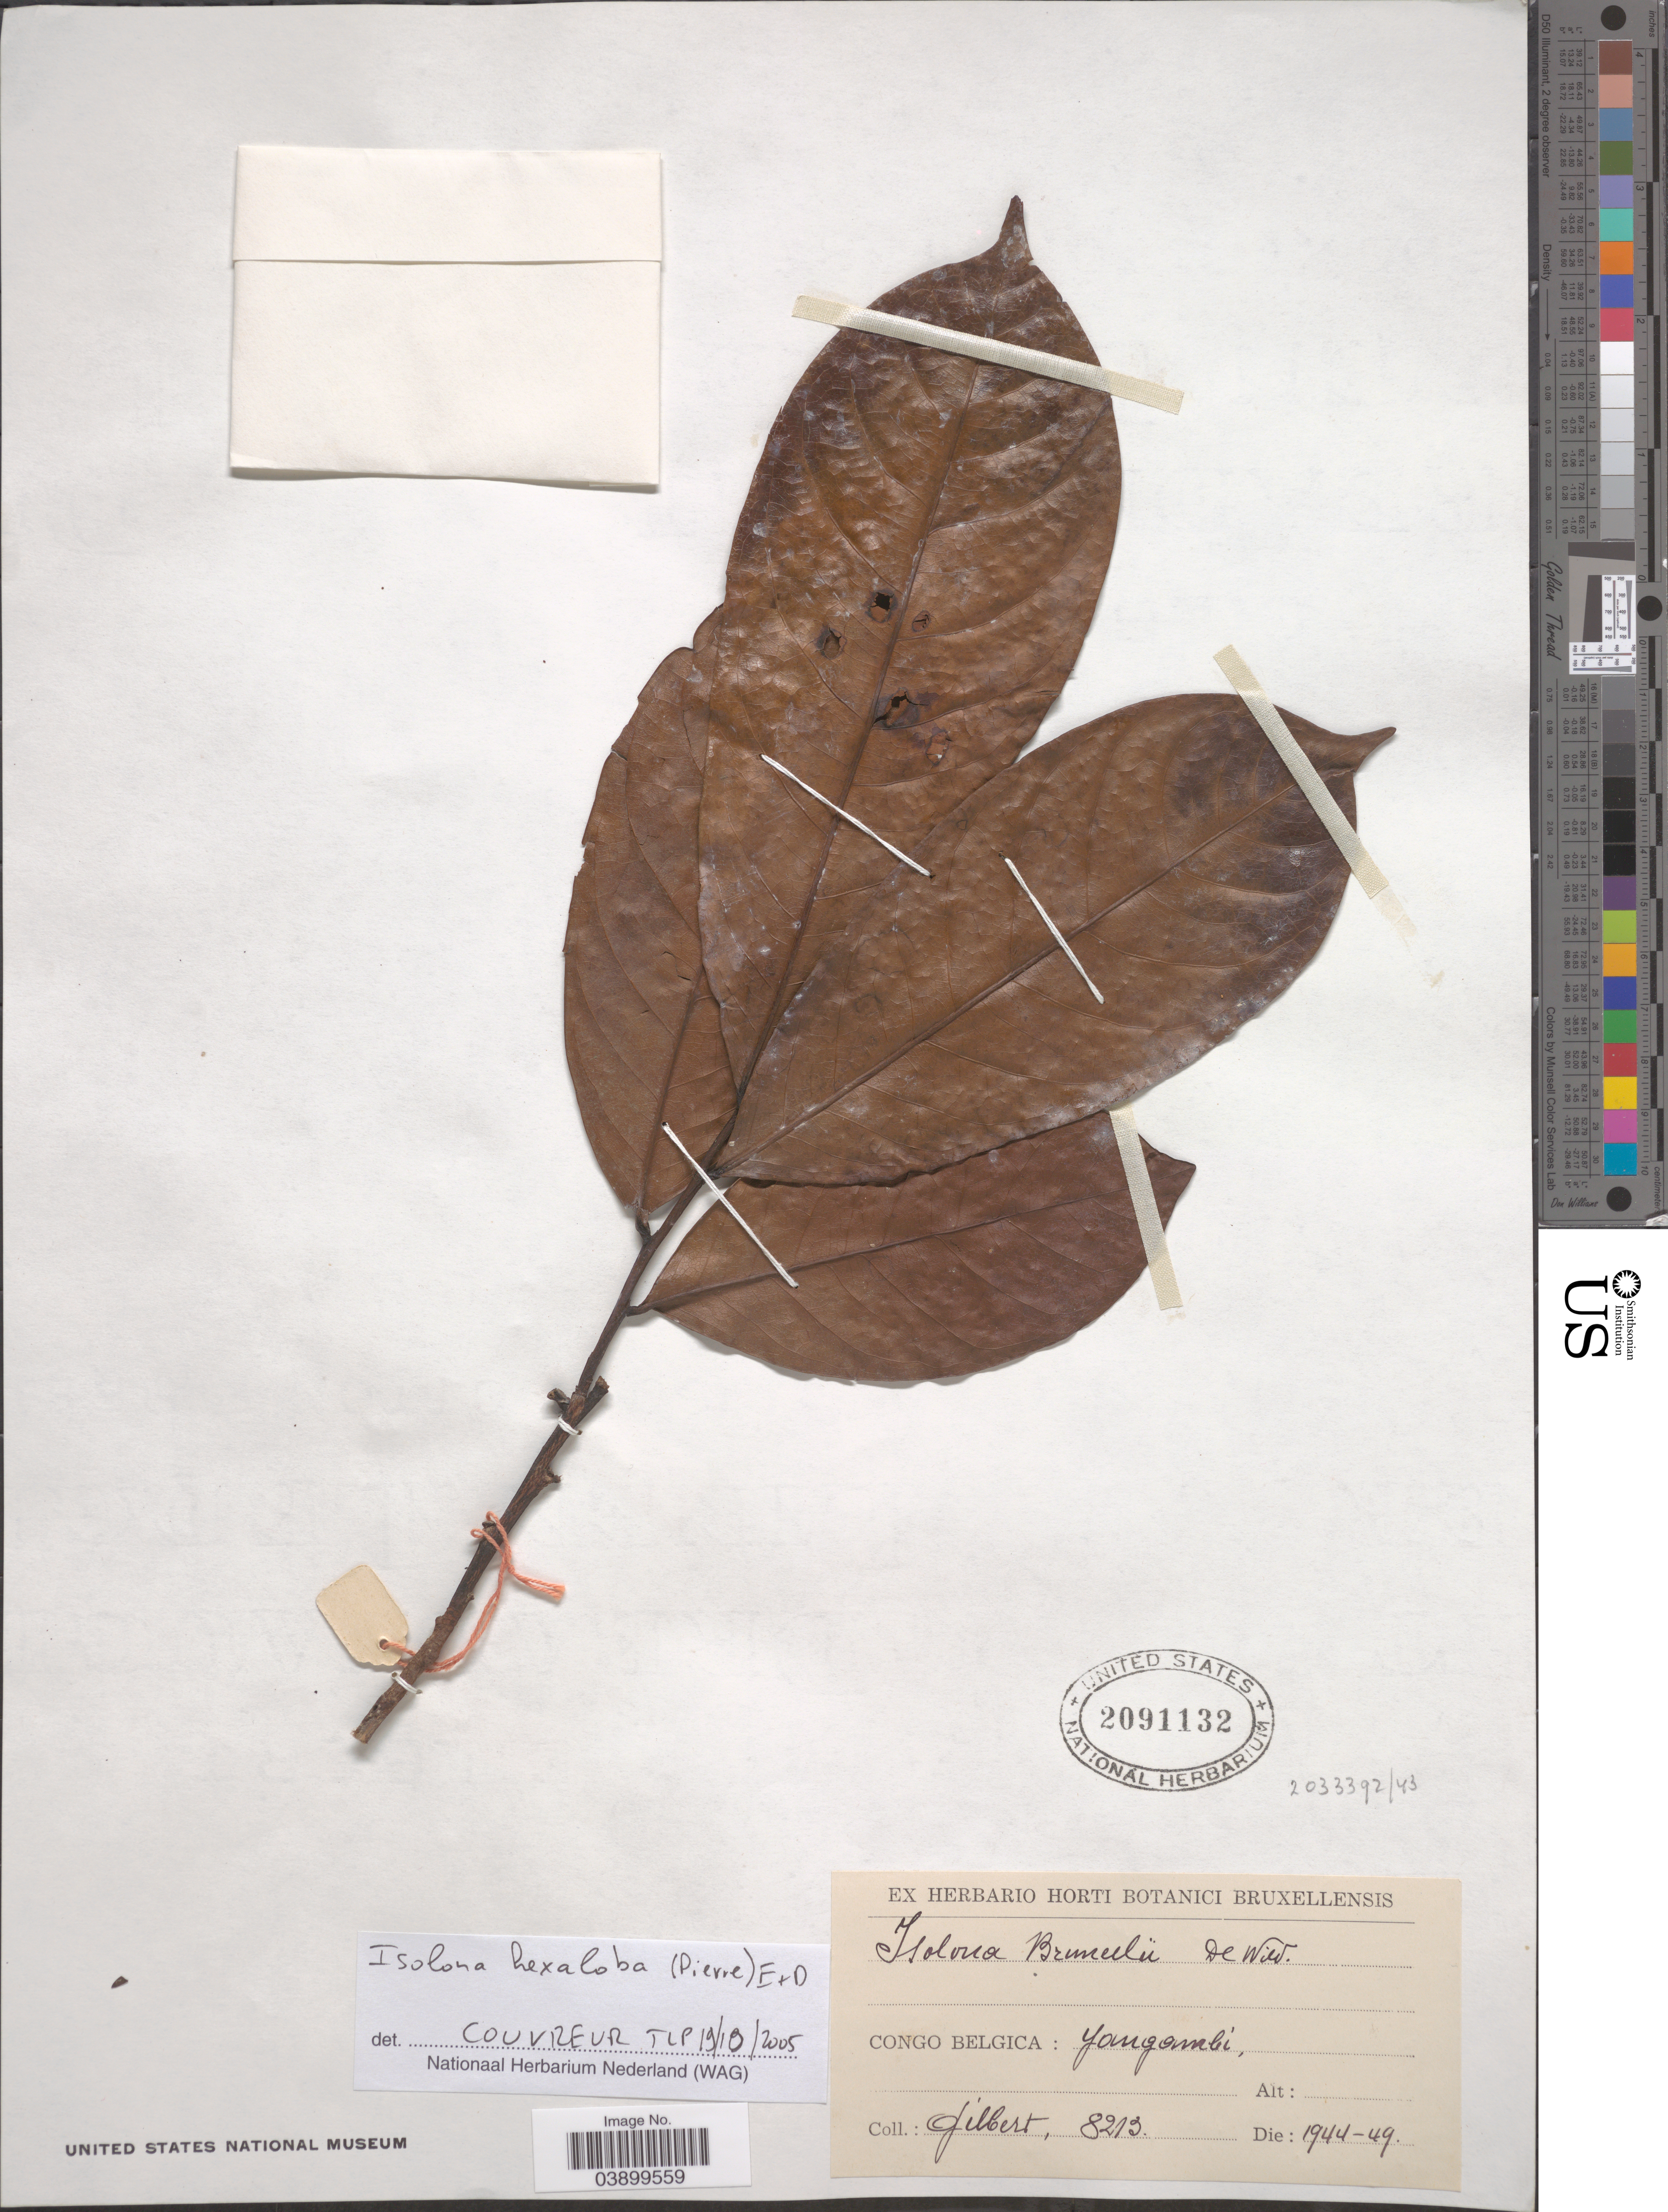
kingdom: Plantae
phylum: Tracheophyta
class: Magnoliopsida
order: Magnoliales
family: Annonaceae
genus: Isolona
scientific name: Isolona hexaloba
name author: (Pierre) Engl. & Diels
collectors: -. Gilbert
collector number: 8213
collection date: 1944/1949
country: Congo, Democratic Republic of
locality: Congo Belgica: Yangambi.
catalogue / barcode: US 2091132